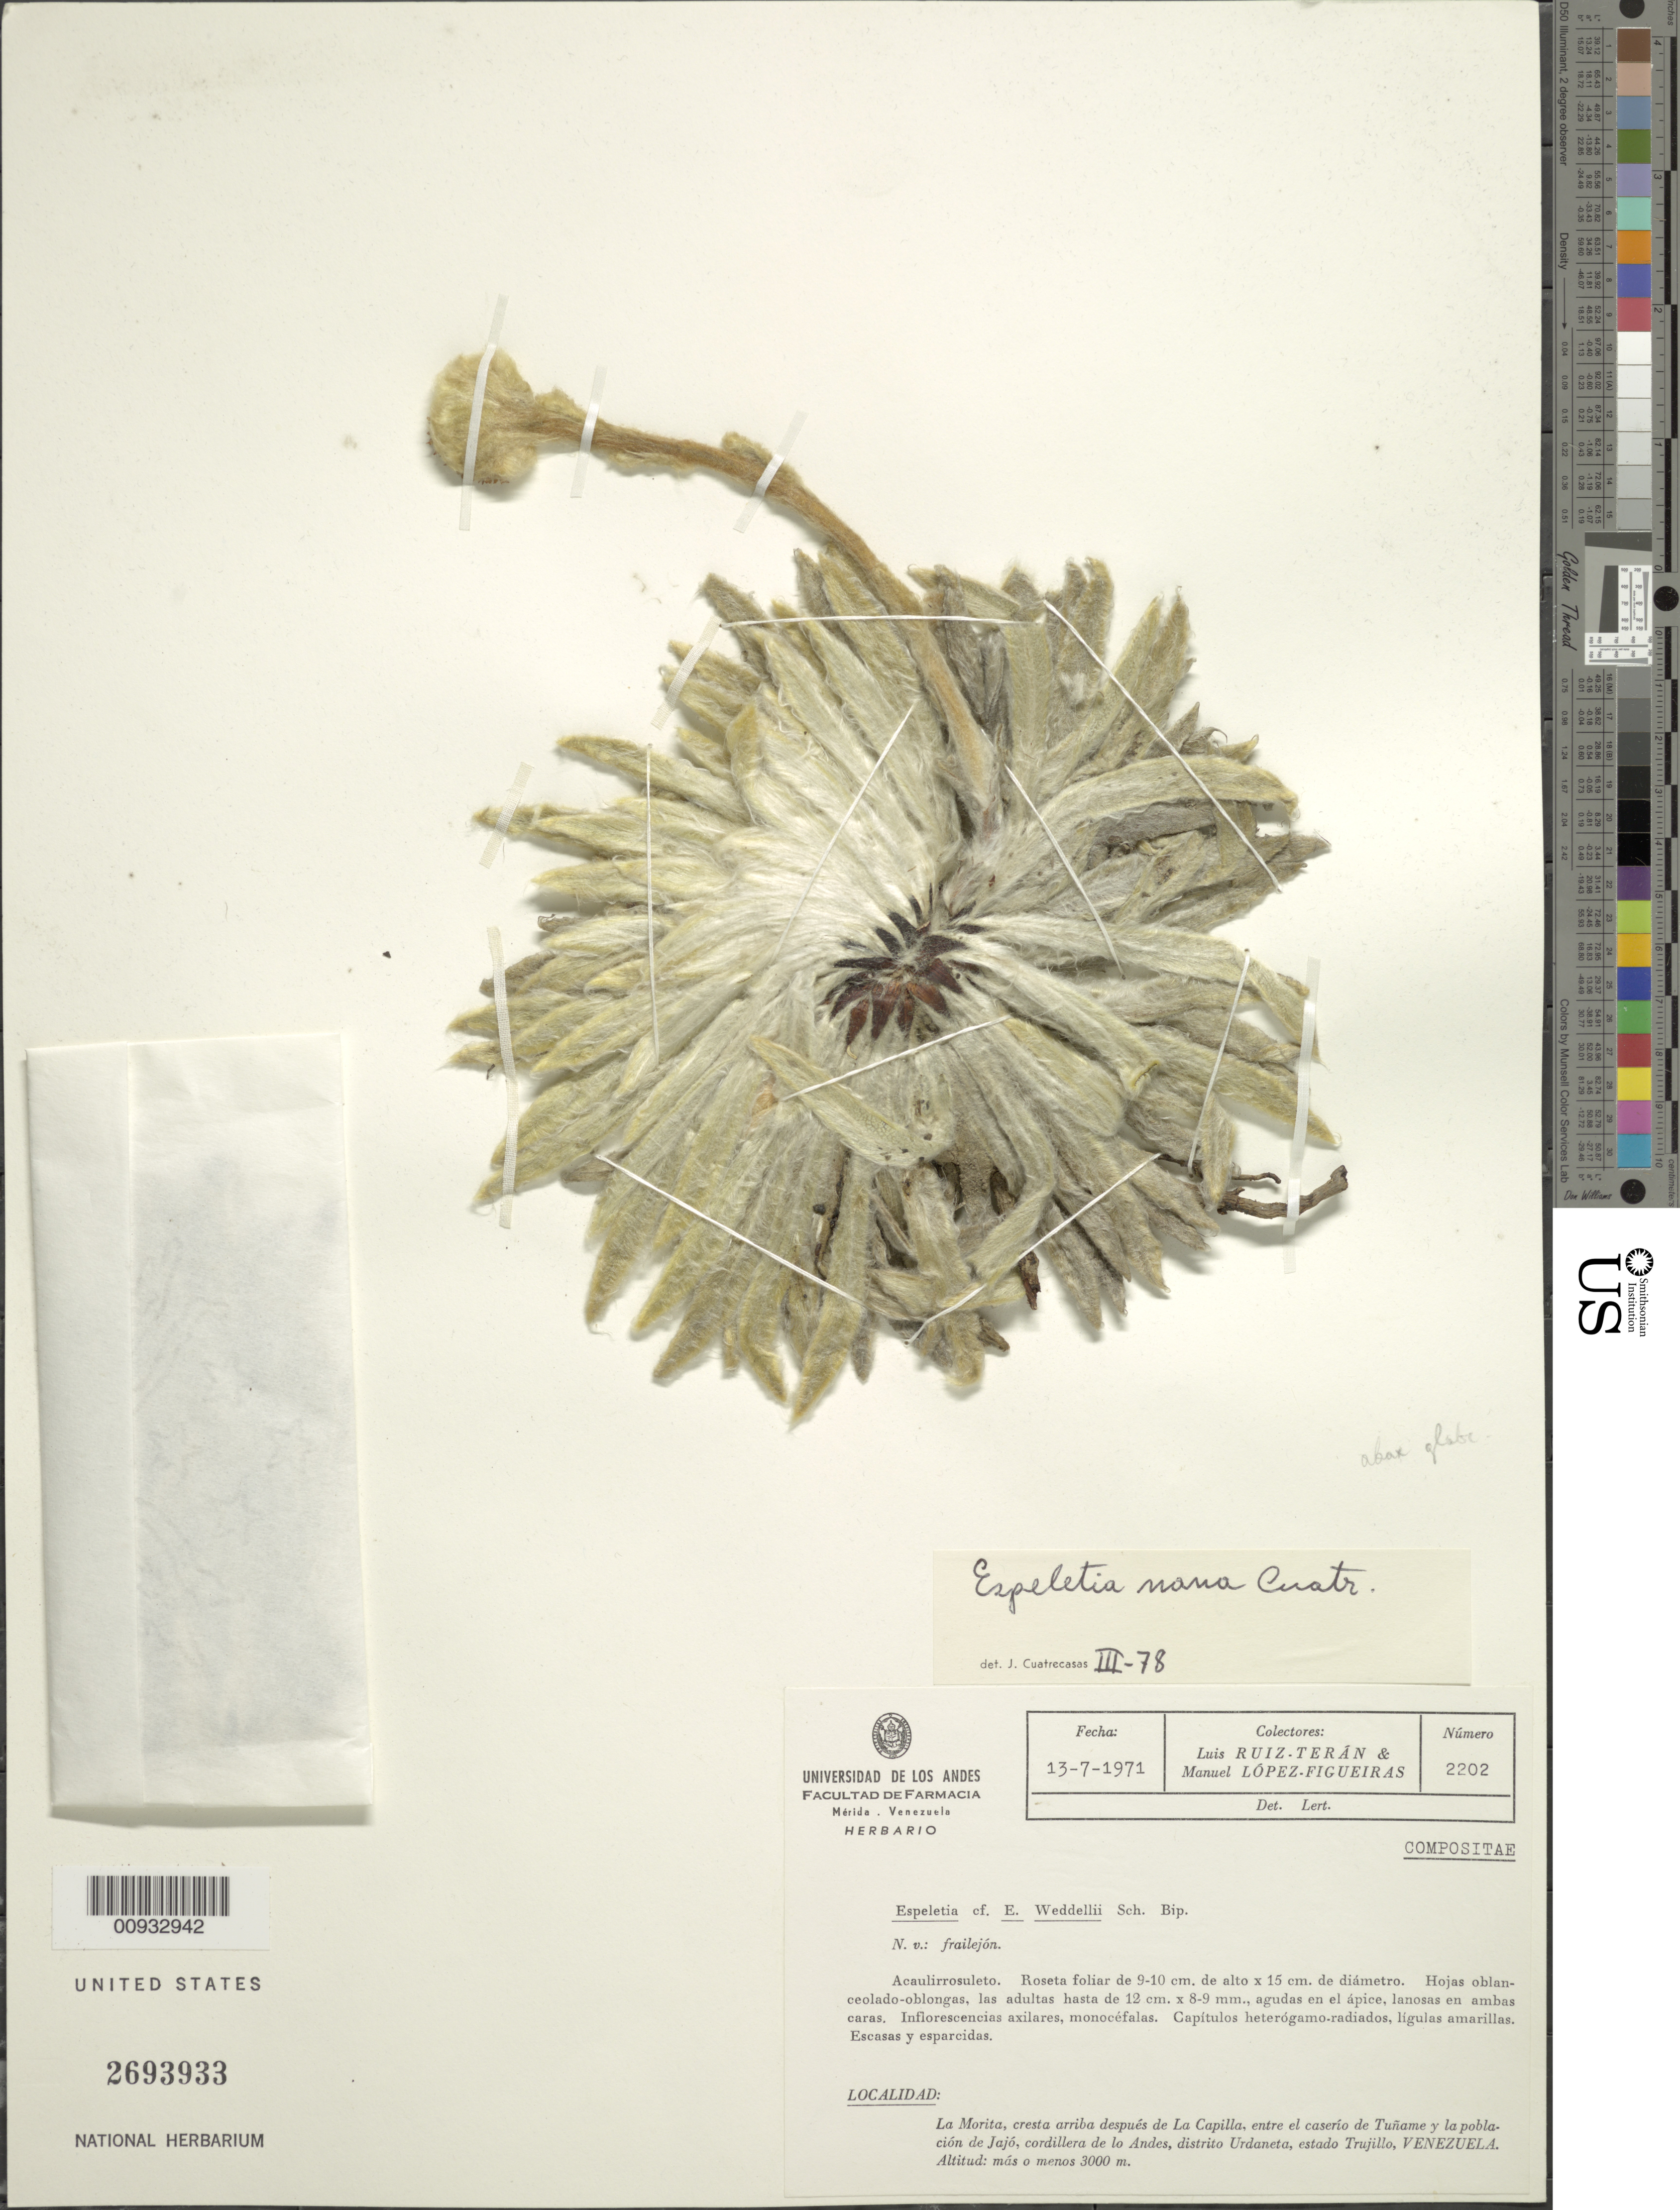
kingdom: Plantae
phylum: Tracheophyta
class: Magnoliopsida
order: Asterales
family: Asteraceae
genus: Espeletia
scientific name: Espeletia nana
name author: Cuatrec.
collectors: L. E. Ruíz-Terán & M. López Figueiras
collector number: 2202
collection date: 1971-07-13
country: Venezuela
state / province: Trujillo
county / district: Urdaneta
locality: La Morita, cresta arriba después de La Capilla, entre el caserío de Tuñame y la población de Jajó, Cordillera de los Andes.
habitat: Escasa y esparcida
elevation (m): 3000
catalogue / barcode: US 2693933